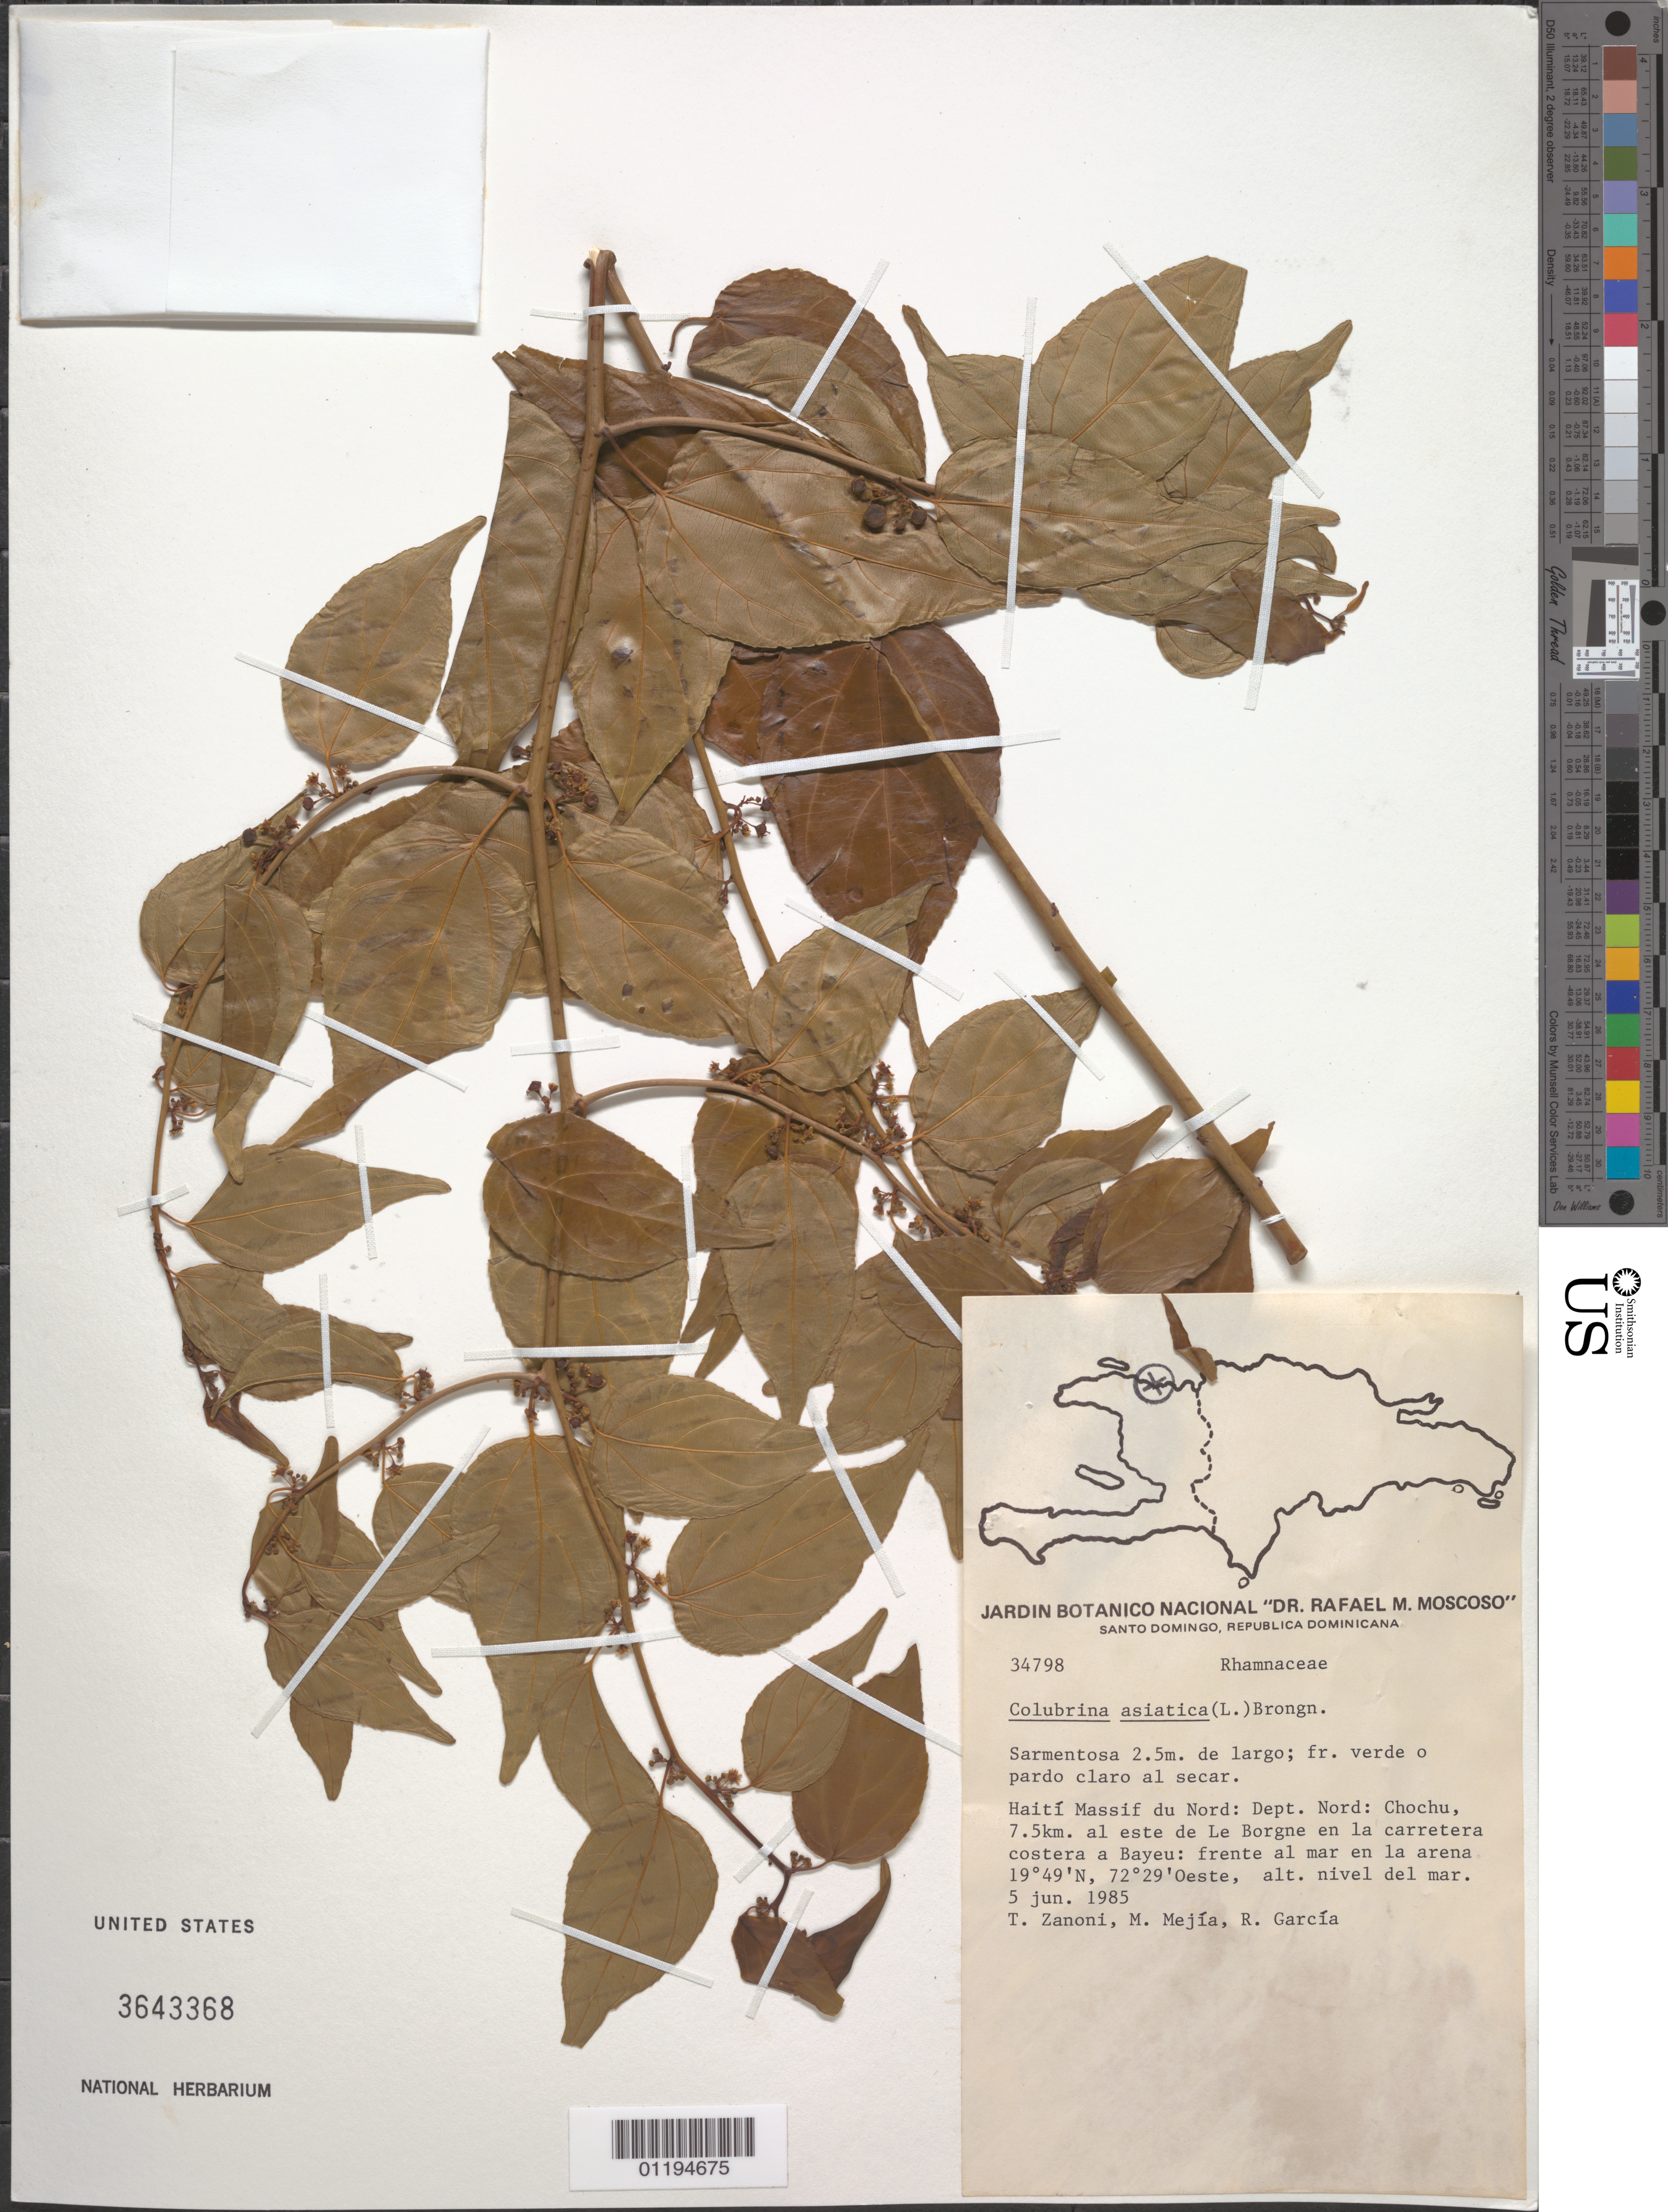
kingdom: Plantae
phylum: Tracheophyta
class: Magnoliopsida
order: Rosales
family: Rhamnaceae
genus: Colubrina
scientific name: Colubrina asiatica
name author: (L.) Brongn.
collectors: T. A. Zanoni, M. Mejia & R. Garcia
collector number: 34798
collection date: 1985-06-05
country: Haiti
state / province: Massif de Nord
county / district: Nord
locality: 7.5 km E of La Borgne on the rd. to Bayeu.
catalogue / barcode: US 3643368